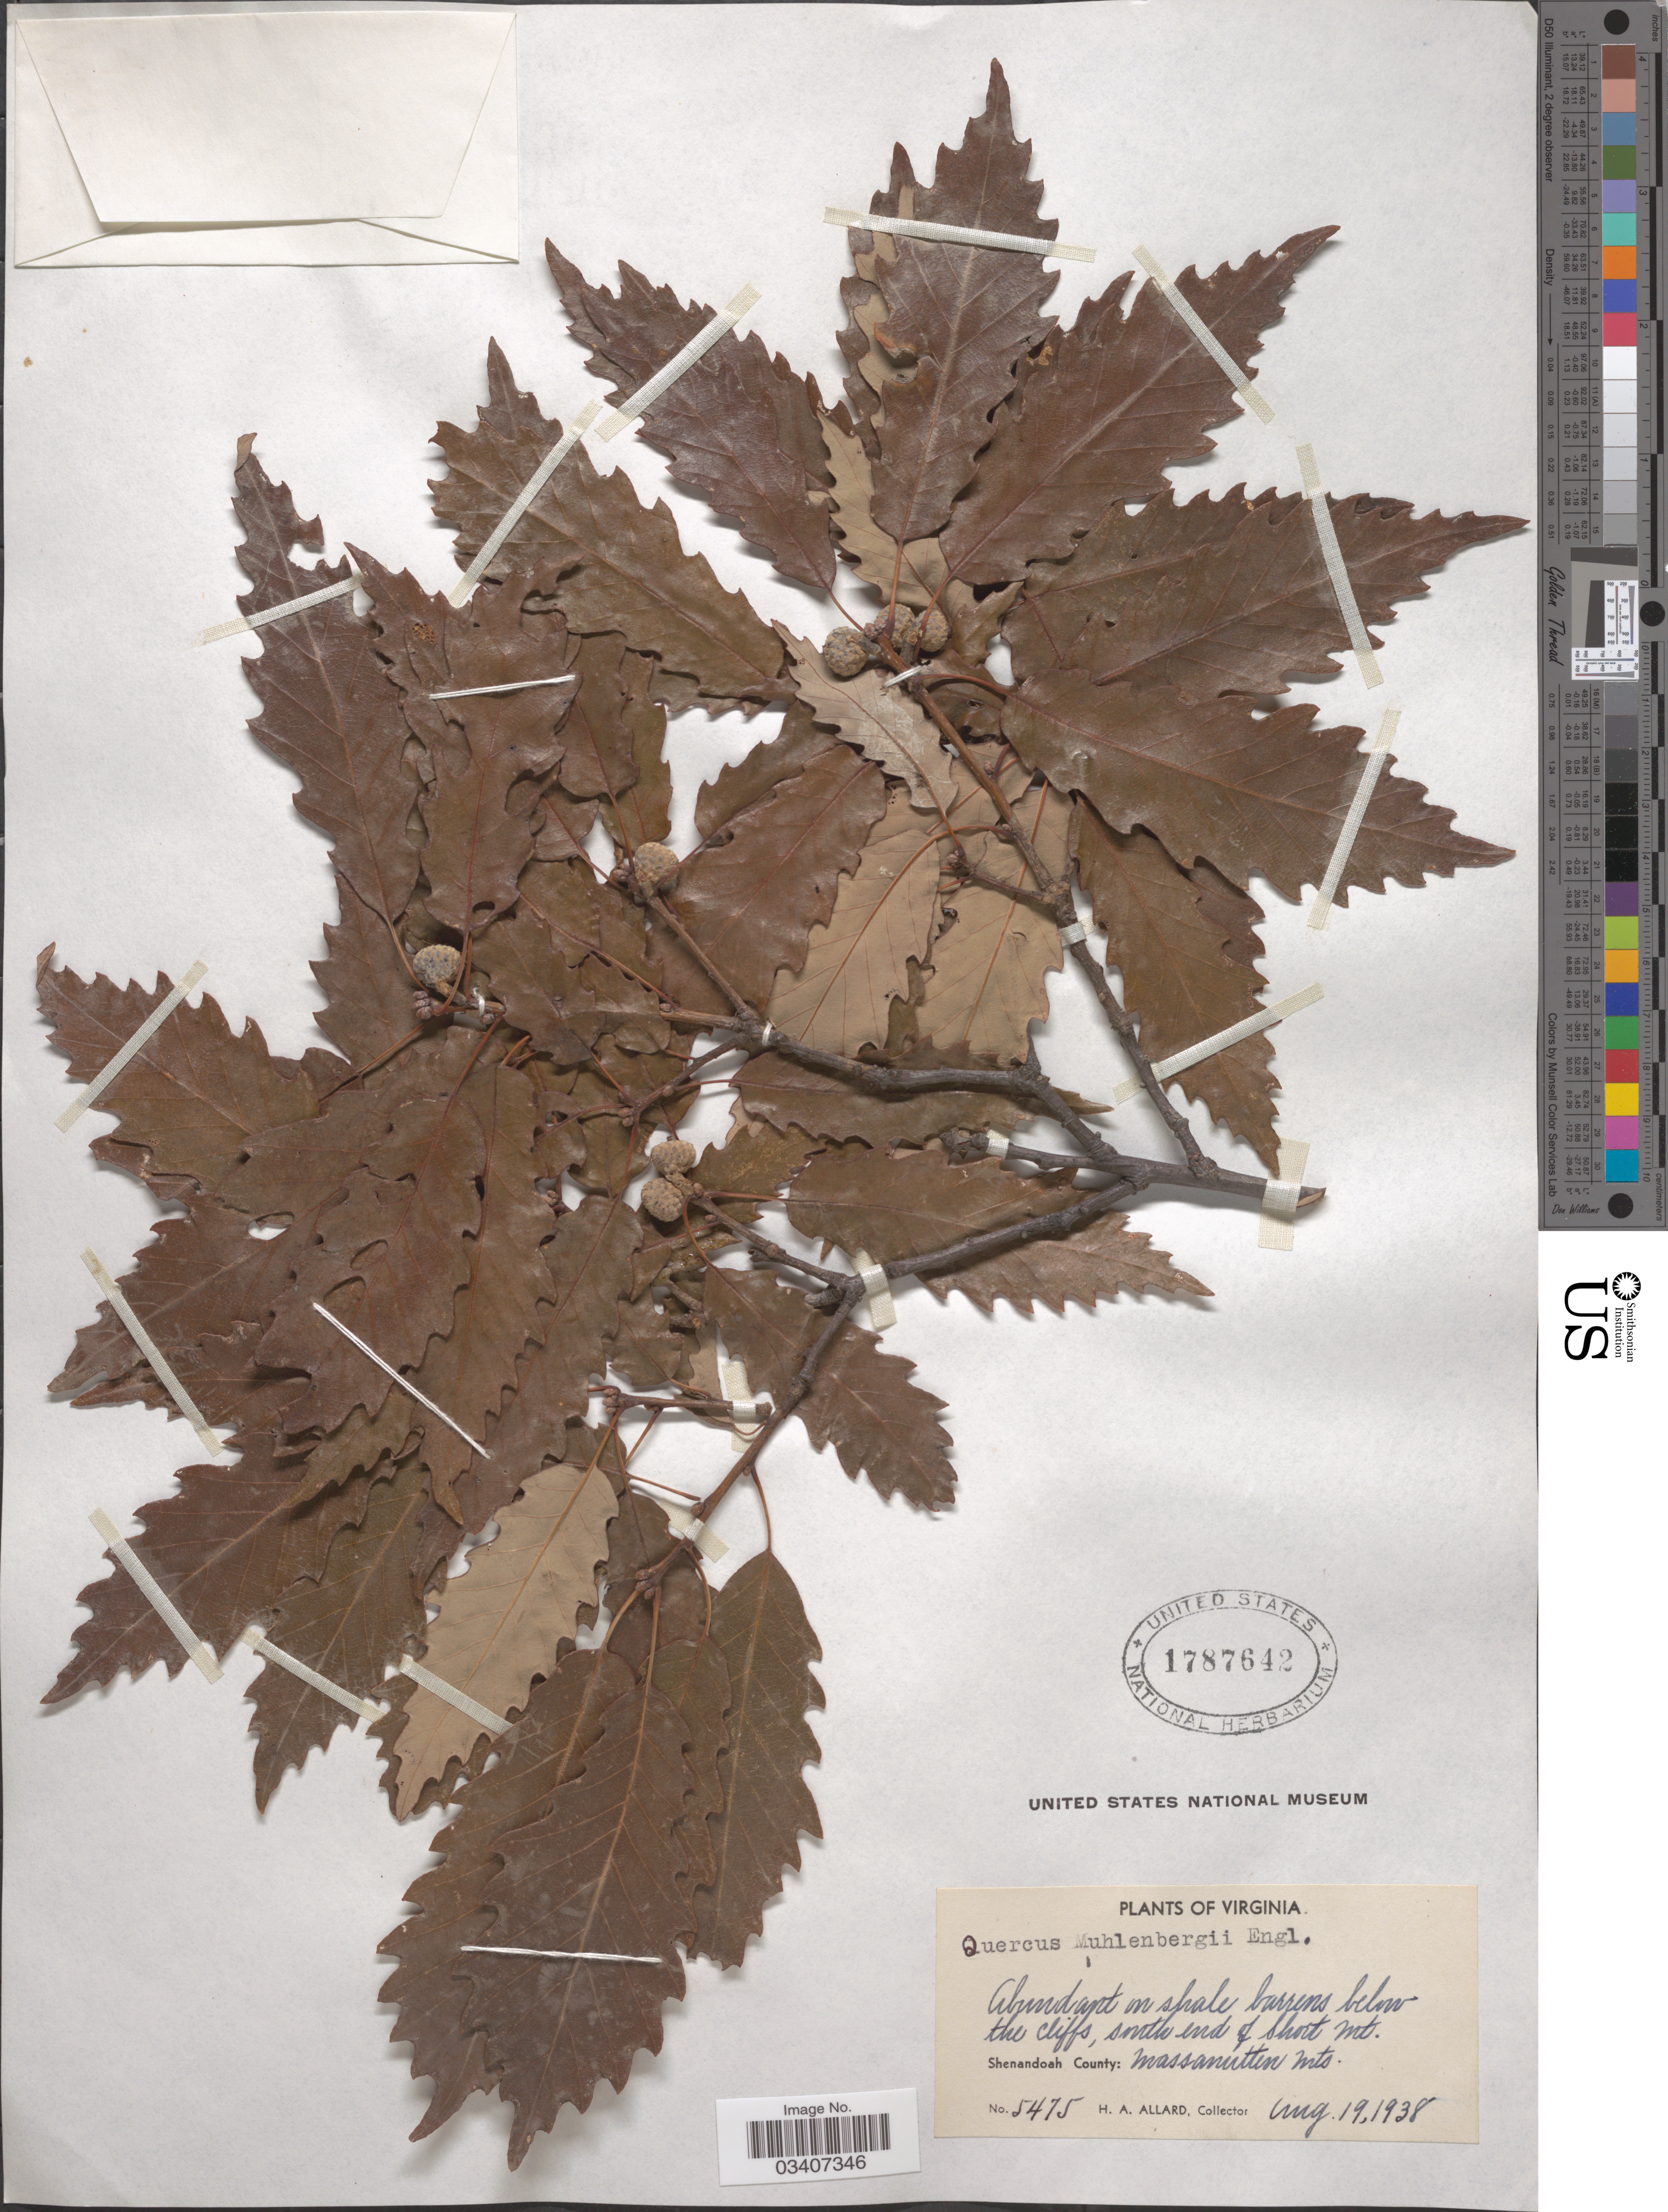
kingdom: Plantae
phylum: Tracheophyta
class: Magnoliopsida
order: Fagales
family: Fagaceae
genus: Quercus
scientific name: Quercus muehlenbergii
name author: Engelm.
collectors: H. A. Allard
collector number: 5475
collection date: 1938-08-19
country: United States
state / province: Virginia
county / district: Shenandoah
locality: Shale barrens below the cliffs, south end of Short Mt. Shenandoah County: Massanutten Mts.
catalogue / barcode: US 1787642